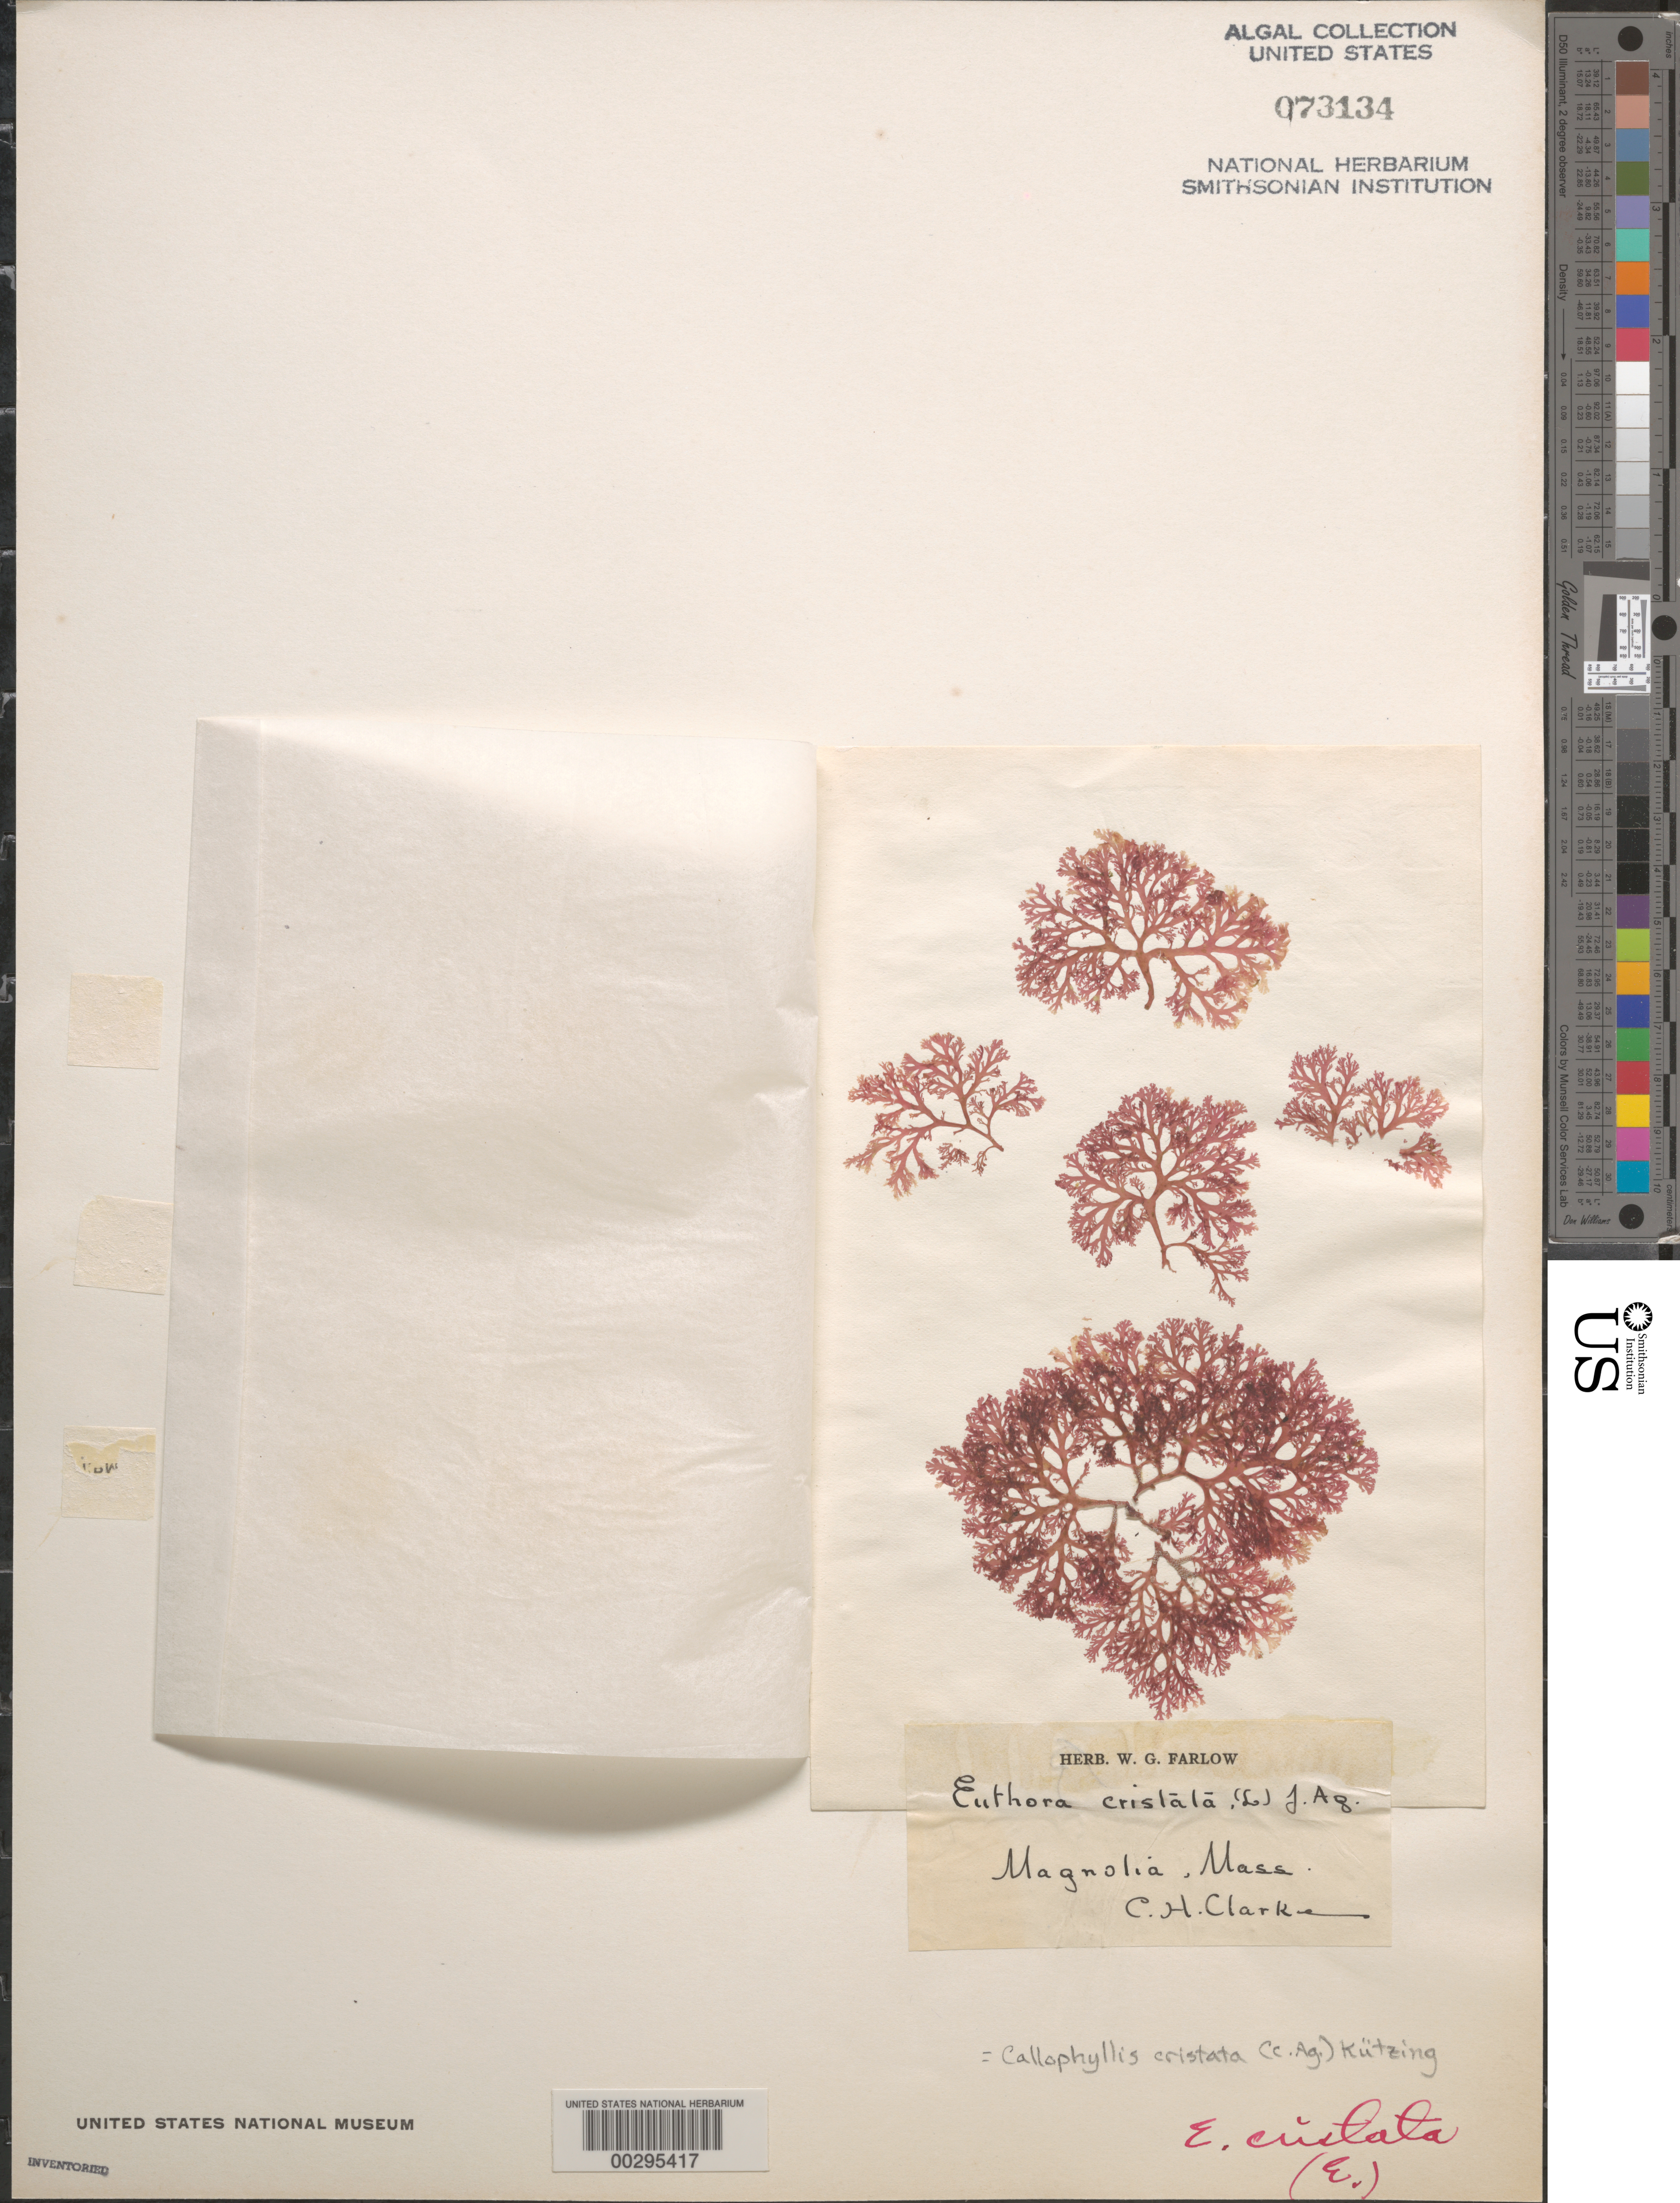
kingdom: Plantae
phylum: Rhodophyta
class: Florideophyceae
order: Gigartinales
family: Kallymeniaceae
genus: Euthora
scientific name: Euthora cristata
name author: (C. Agardh) J. Agardh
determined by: Algae name updating Project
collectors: C. H. Clarke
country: United States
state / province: Massachusetts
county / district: Essex County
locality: Magnolia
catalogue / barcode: US 73134